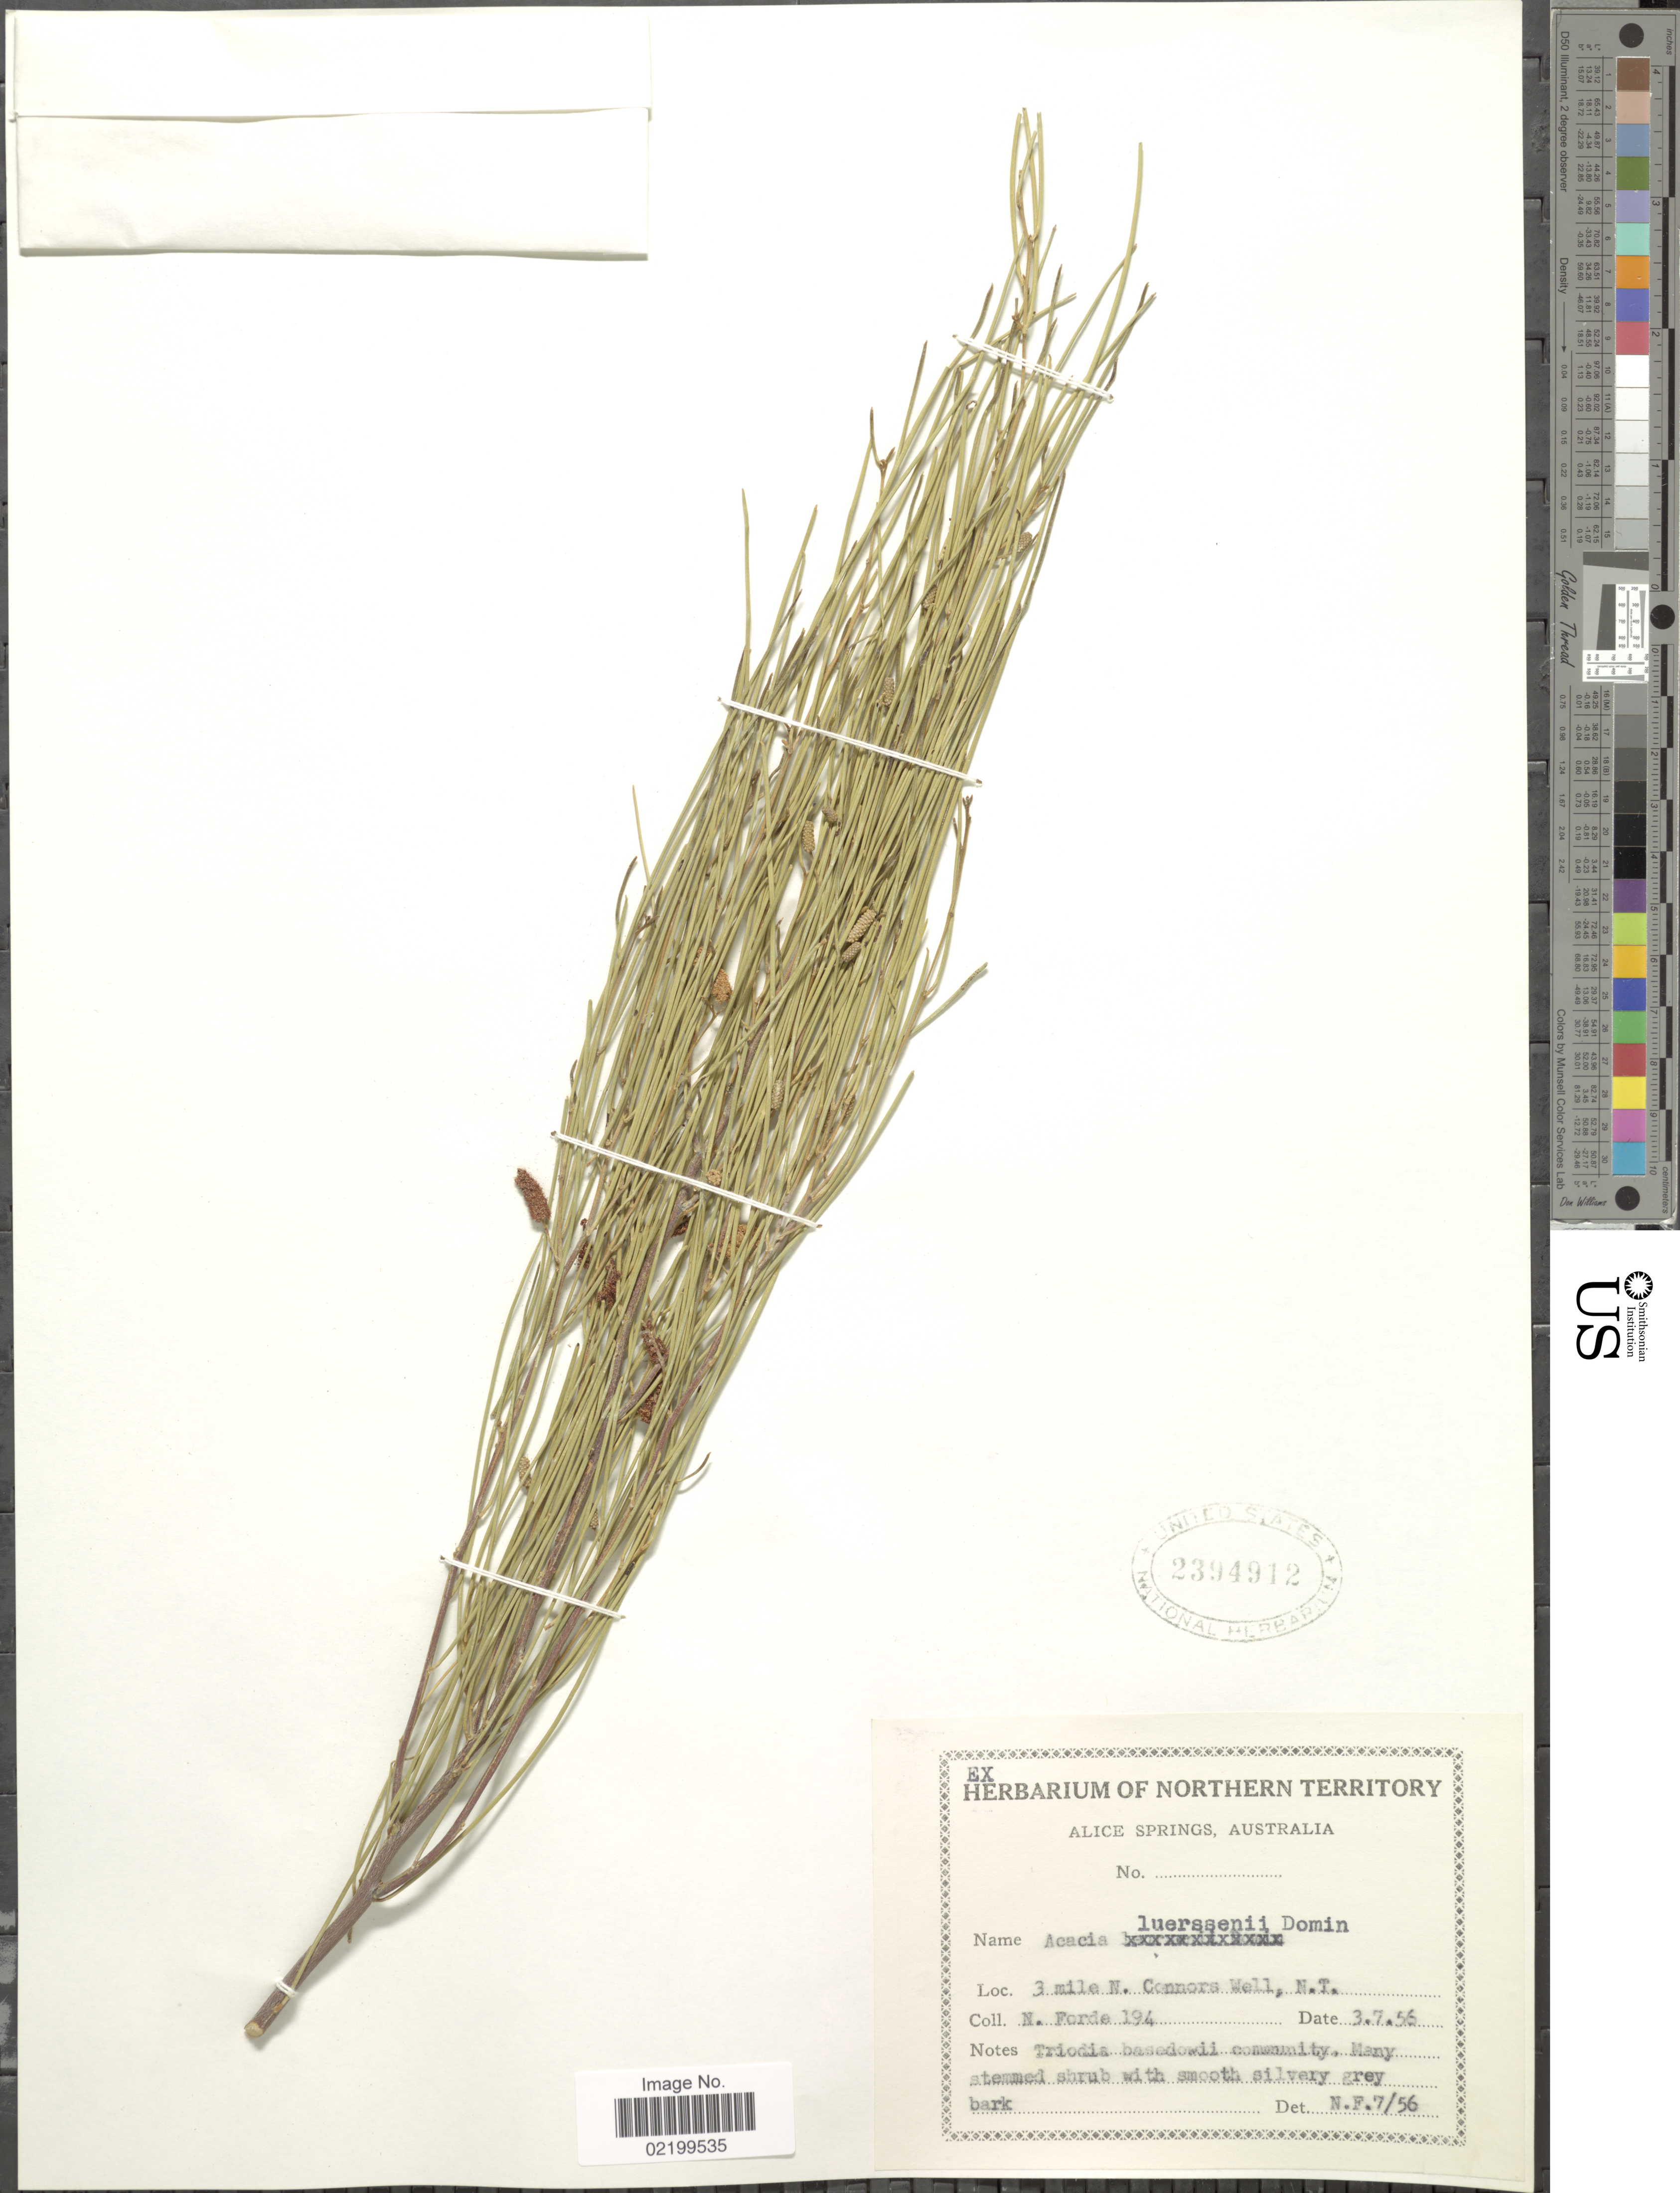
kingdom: Plantae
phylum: Tracheophyta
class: Magnoliopsida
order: Fabales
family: Fabaceae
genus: Acacia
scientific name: Acacia tenuissima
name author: F. Muell.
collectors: N. Forde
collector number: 194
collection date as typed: Transcribed d/m/y: 3/7/56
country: Australia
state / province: Northern Territory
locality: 3 mile N. Connors Well, N.T.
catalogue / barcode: US 2394912